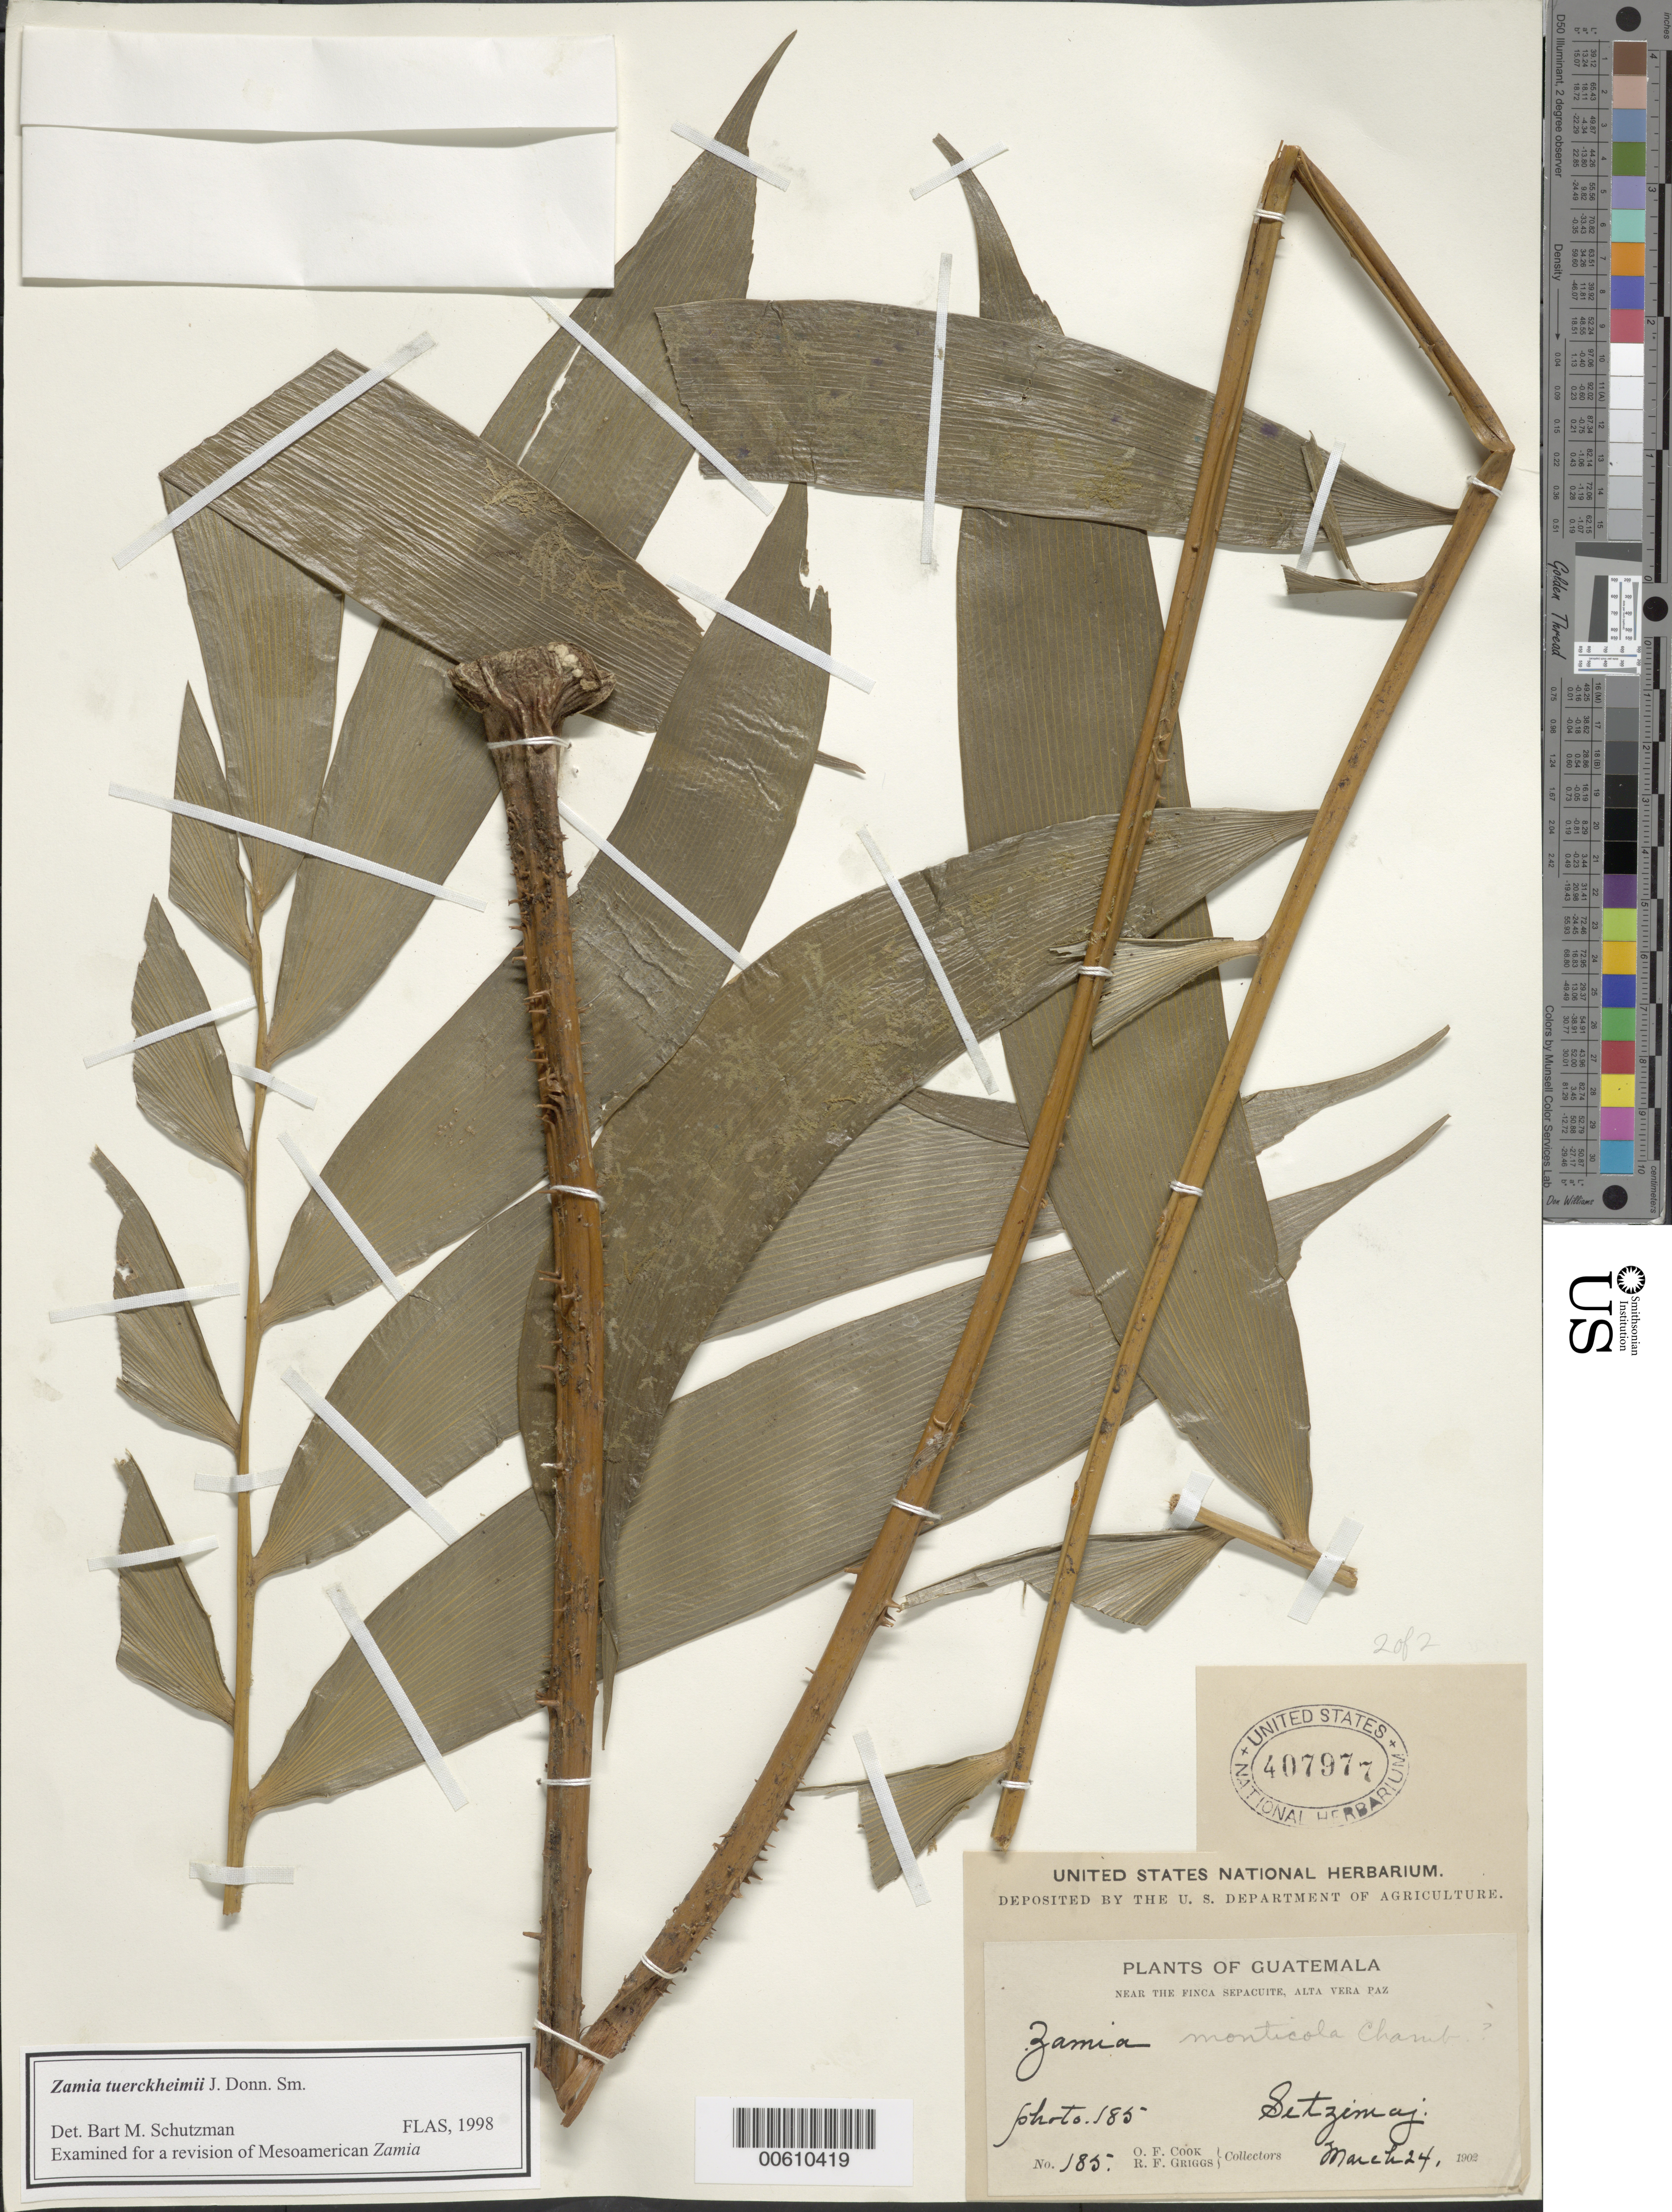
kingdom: Plantae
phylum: Tracheophyta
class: Cycadopsida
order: Cycadales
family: Zamiaceae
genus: Zamia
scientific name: Zamia tuerckheimii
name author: Donn. Sm.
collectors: O. F. Cook & R. F. Griggs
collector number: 185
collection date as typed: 24 Mar 1902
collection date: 1902-03-24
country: Guatemala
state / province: Alta Verapaz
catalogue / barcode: US 407977